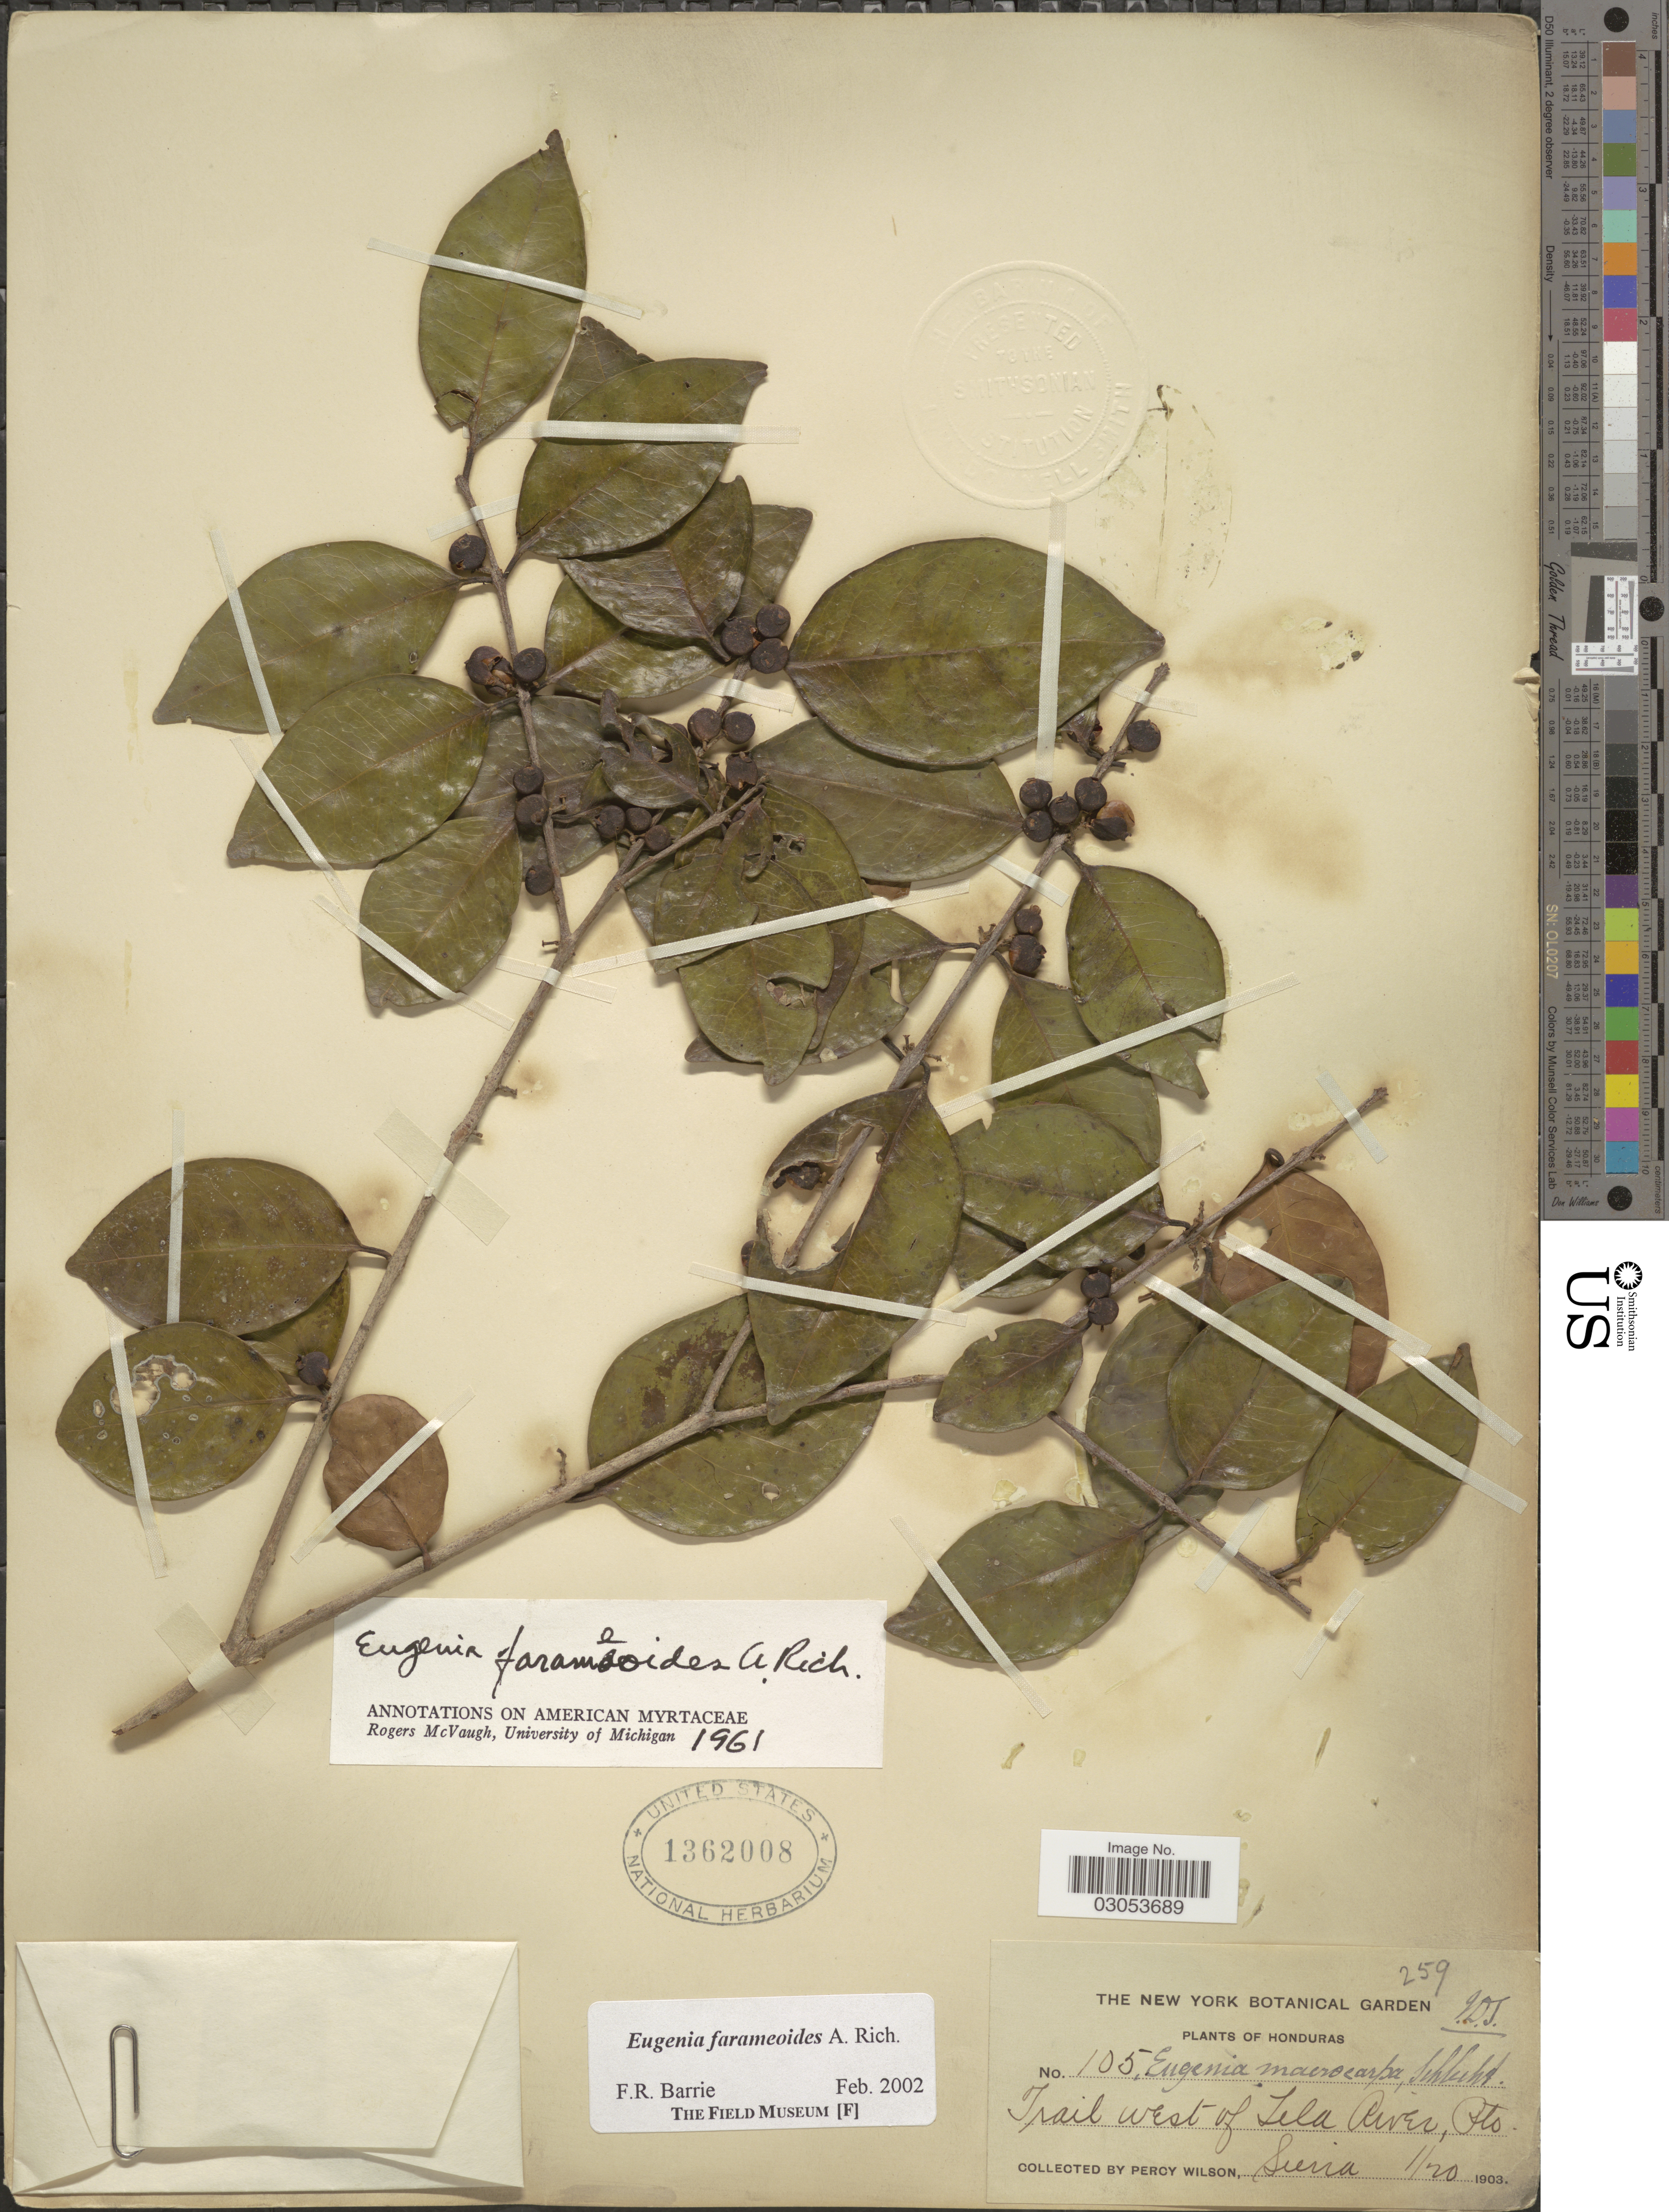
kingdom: Plantae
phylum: Tracheophyta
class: Magnoliopsida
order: Myrtales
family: Myrtaceae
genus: Eugenia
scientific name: Eugenia farameoides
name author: A. Rich.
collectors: P. Wilson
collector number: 105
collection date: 1903-01-20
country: Honduras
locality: Trail west of Tela River, Pto. Sierra.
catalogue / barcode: US 1362008